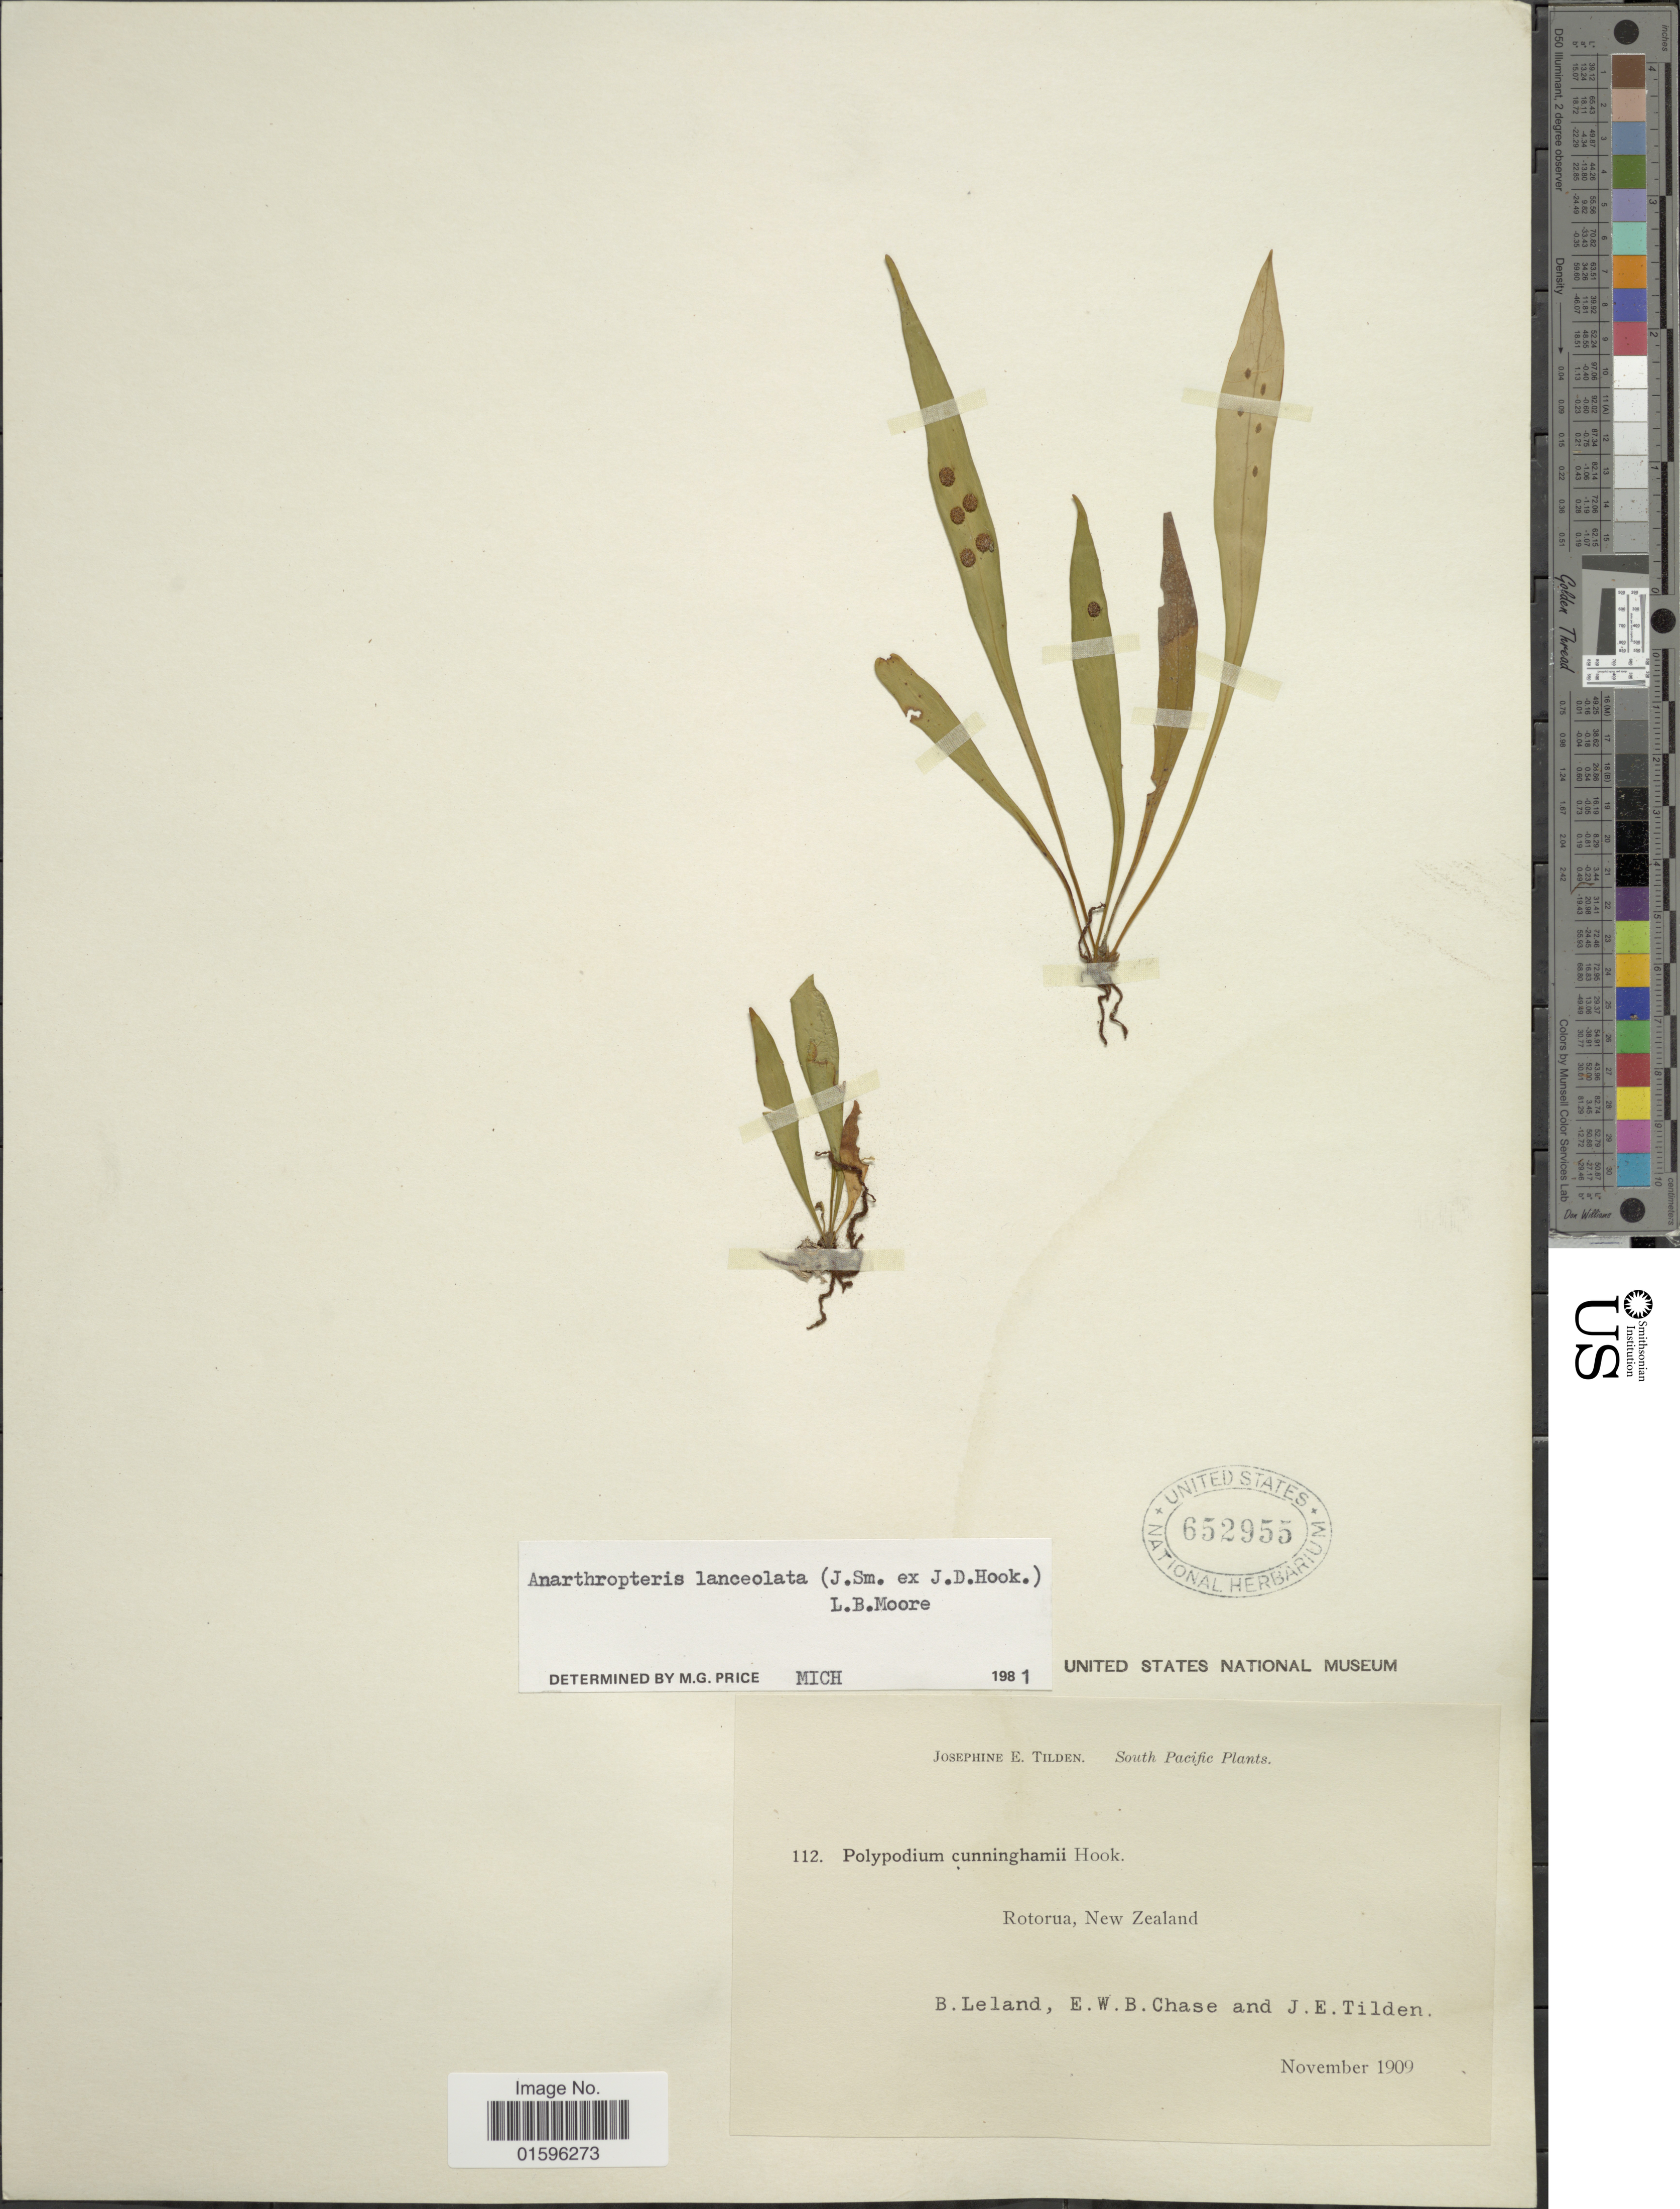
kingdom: Plantae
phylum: Tracheophyta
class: Polypodiopsida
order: Polypodiales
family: Polypodiaceae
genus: Polypodium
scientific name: Polypodium lanceolatum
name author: L.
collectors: B. Leland, E. W. Chase & J. E. Tilden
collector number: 112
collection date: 1909-11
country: New Zealand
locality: South Pacific, Rotorua, New Zealand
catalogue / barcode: US 652955